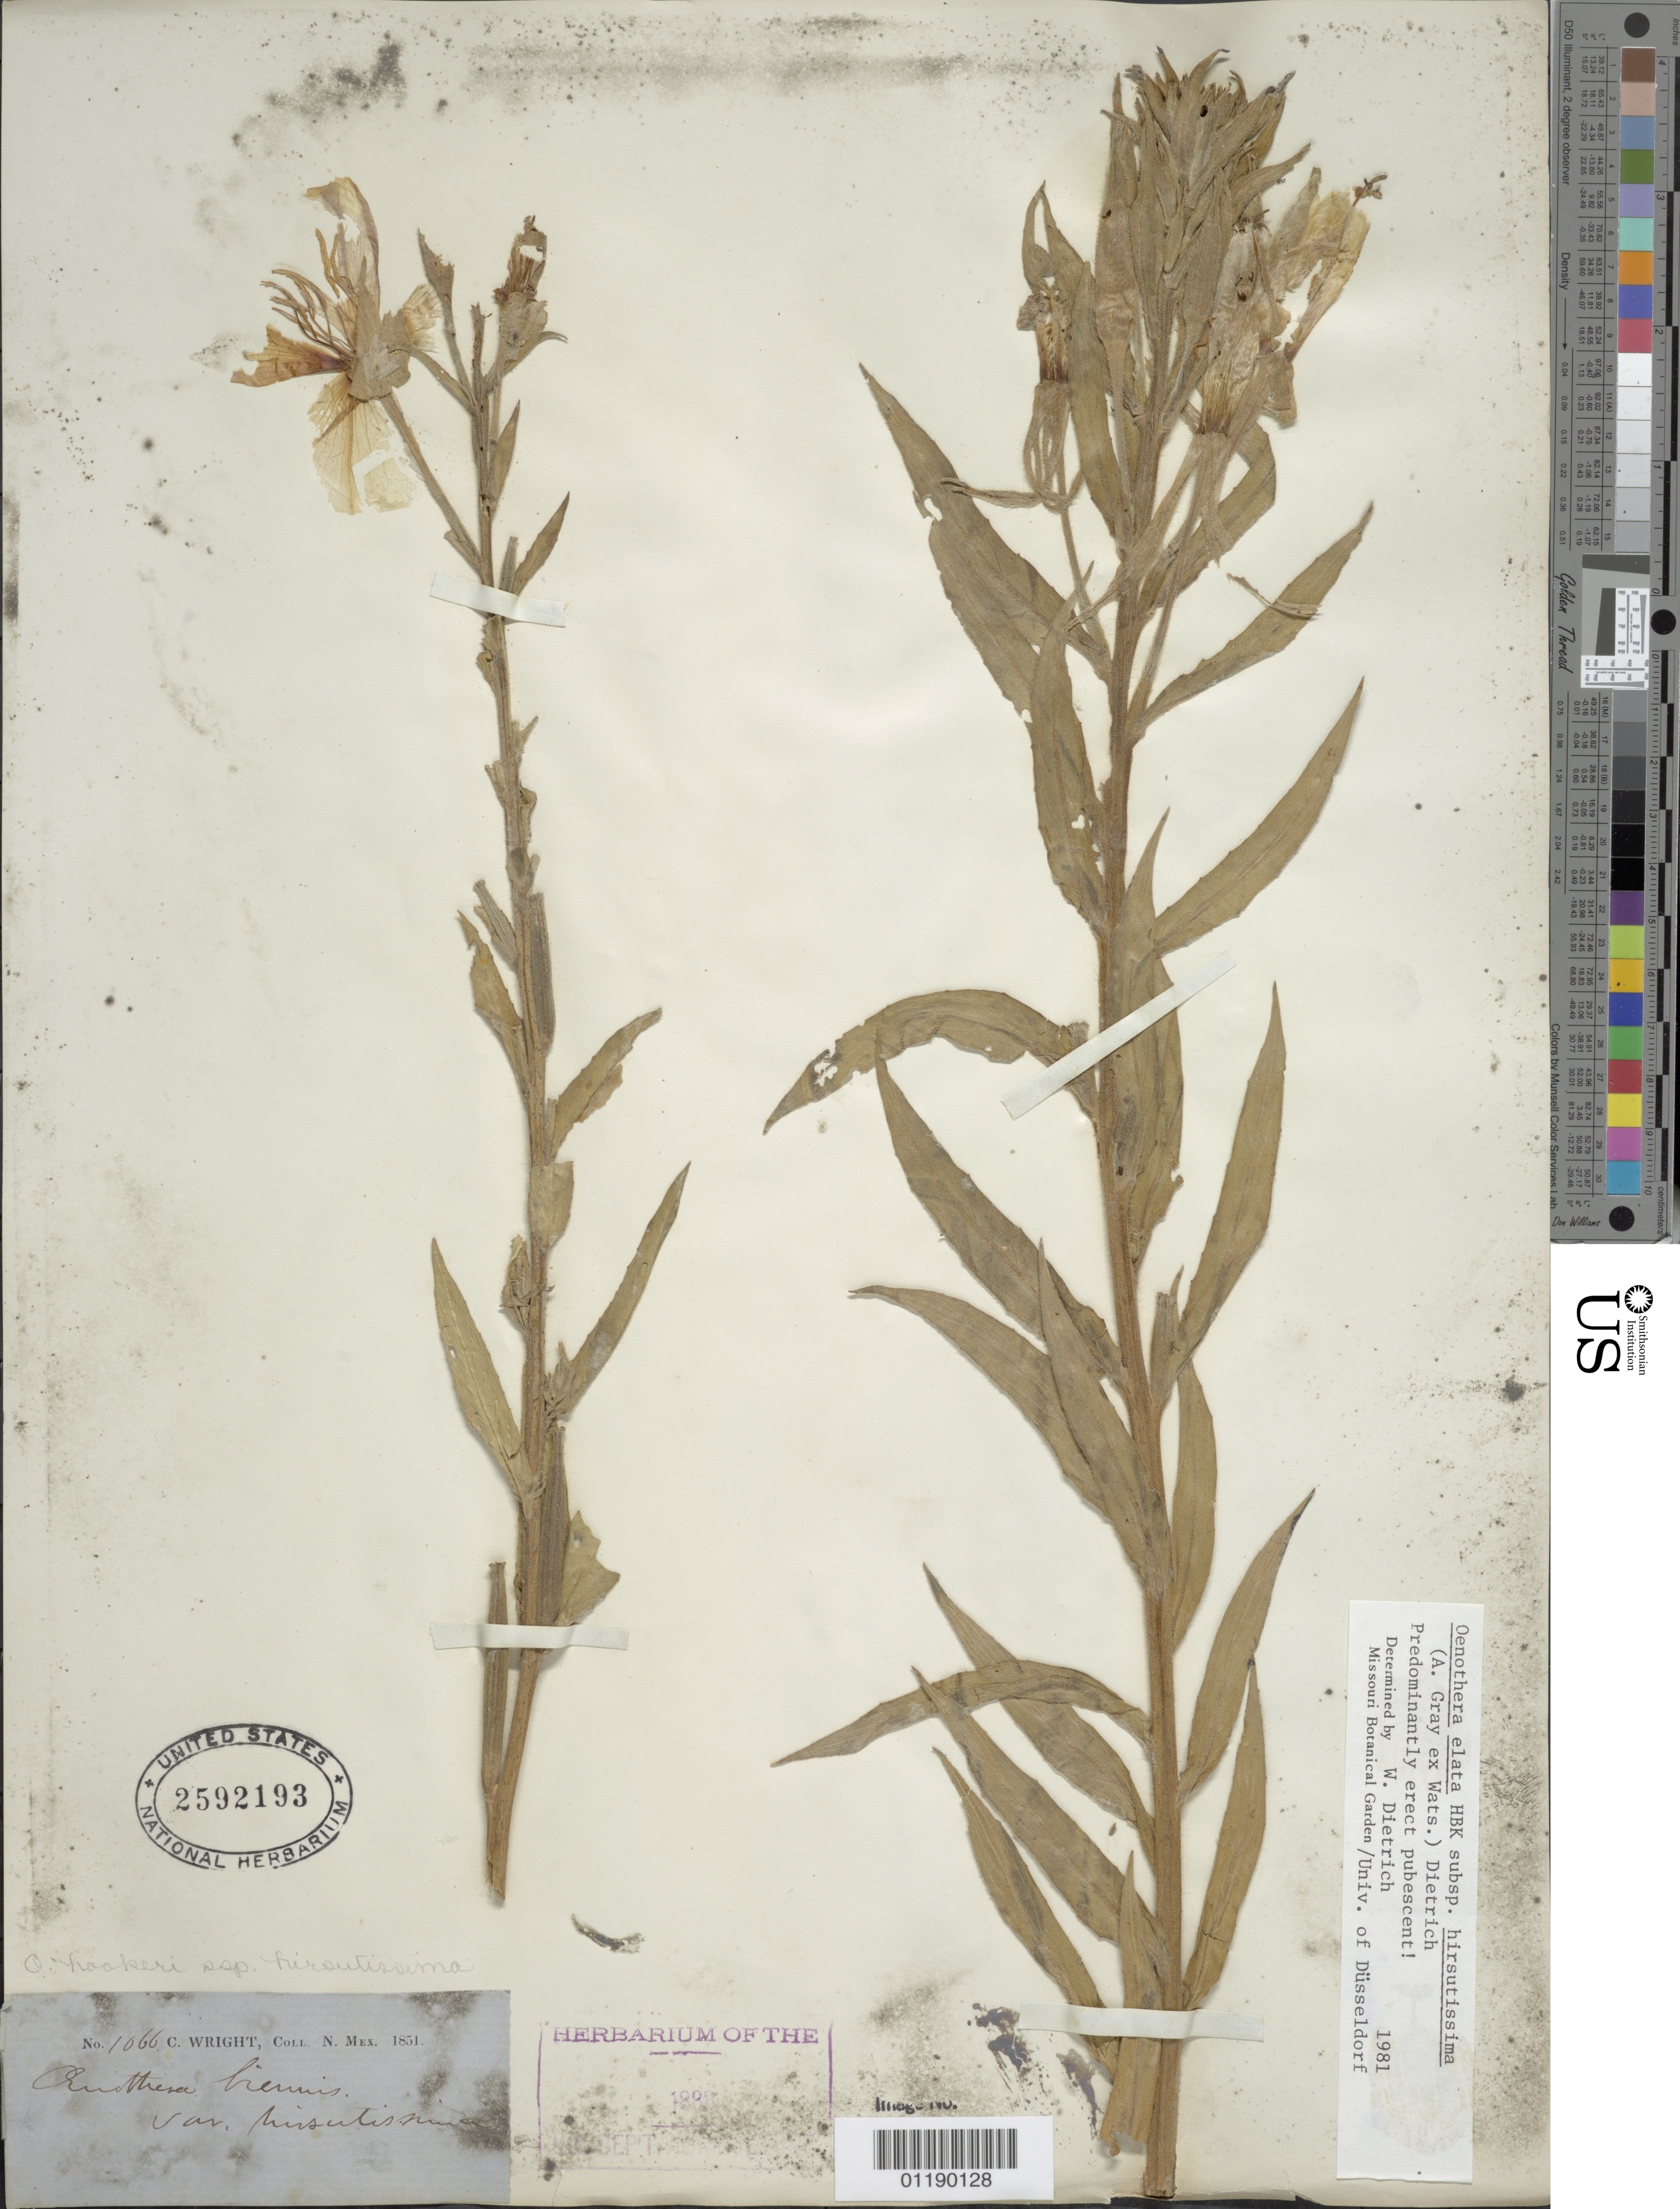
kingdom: Plantae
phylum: Tracheophyta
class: Magnoliopsida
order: Myrtales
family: Onagraceae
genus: Oenothera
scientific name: Oenothera elata subsp. hirsutissima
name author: (A. Gray ex S. Watson) W. Dietr.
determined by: Dietrich, W.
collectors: C. Wright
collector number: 1066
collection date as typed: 1851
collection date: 1851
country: United States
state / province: New Mexico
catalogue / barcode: US 2592193